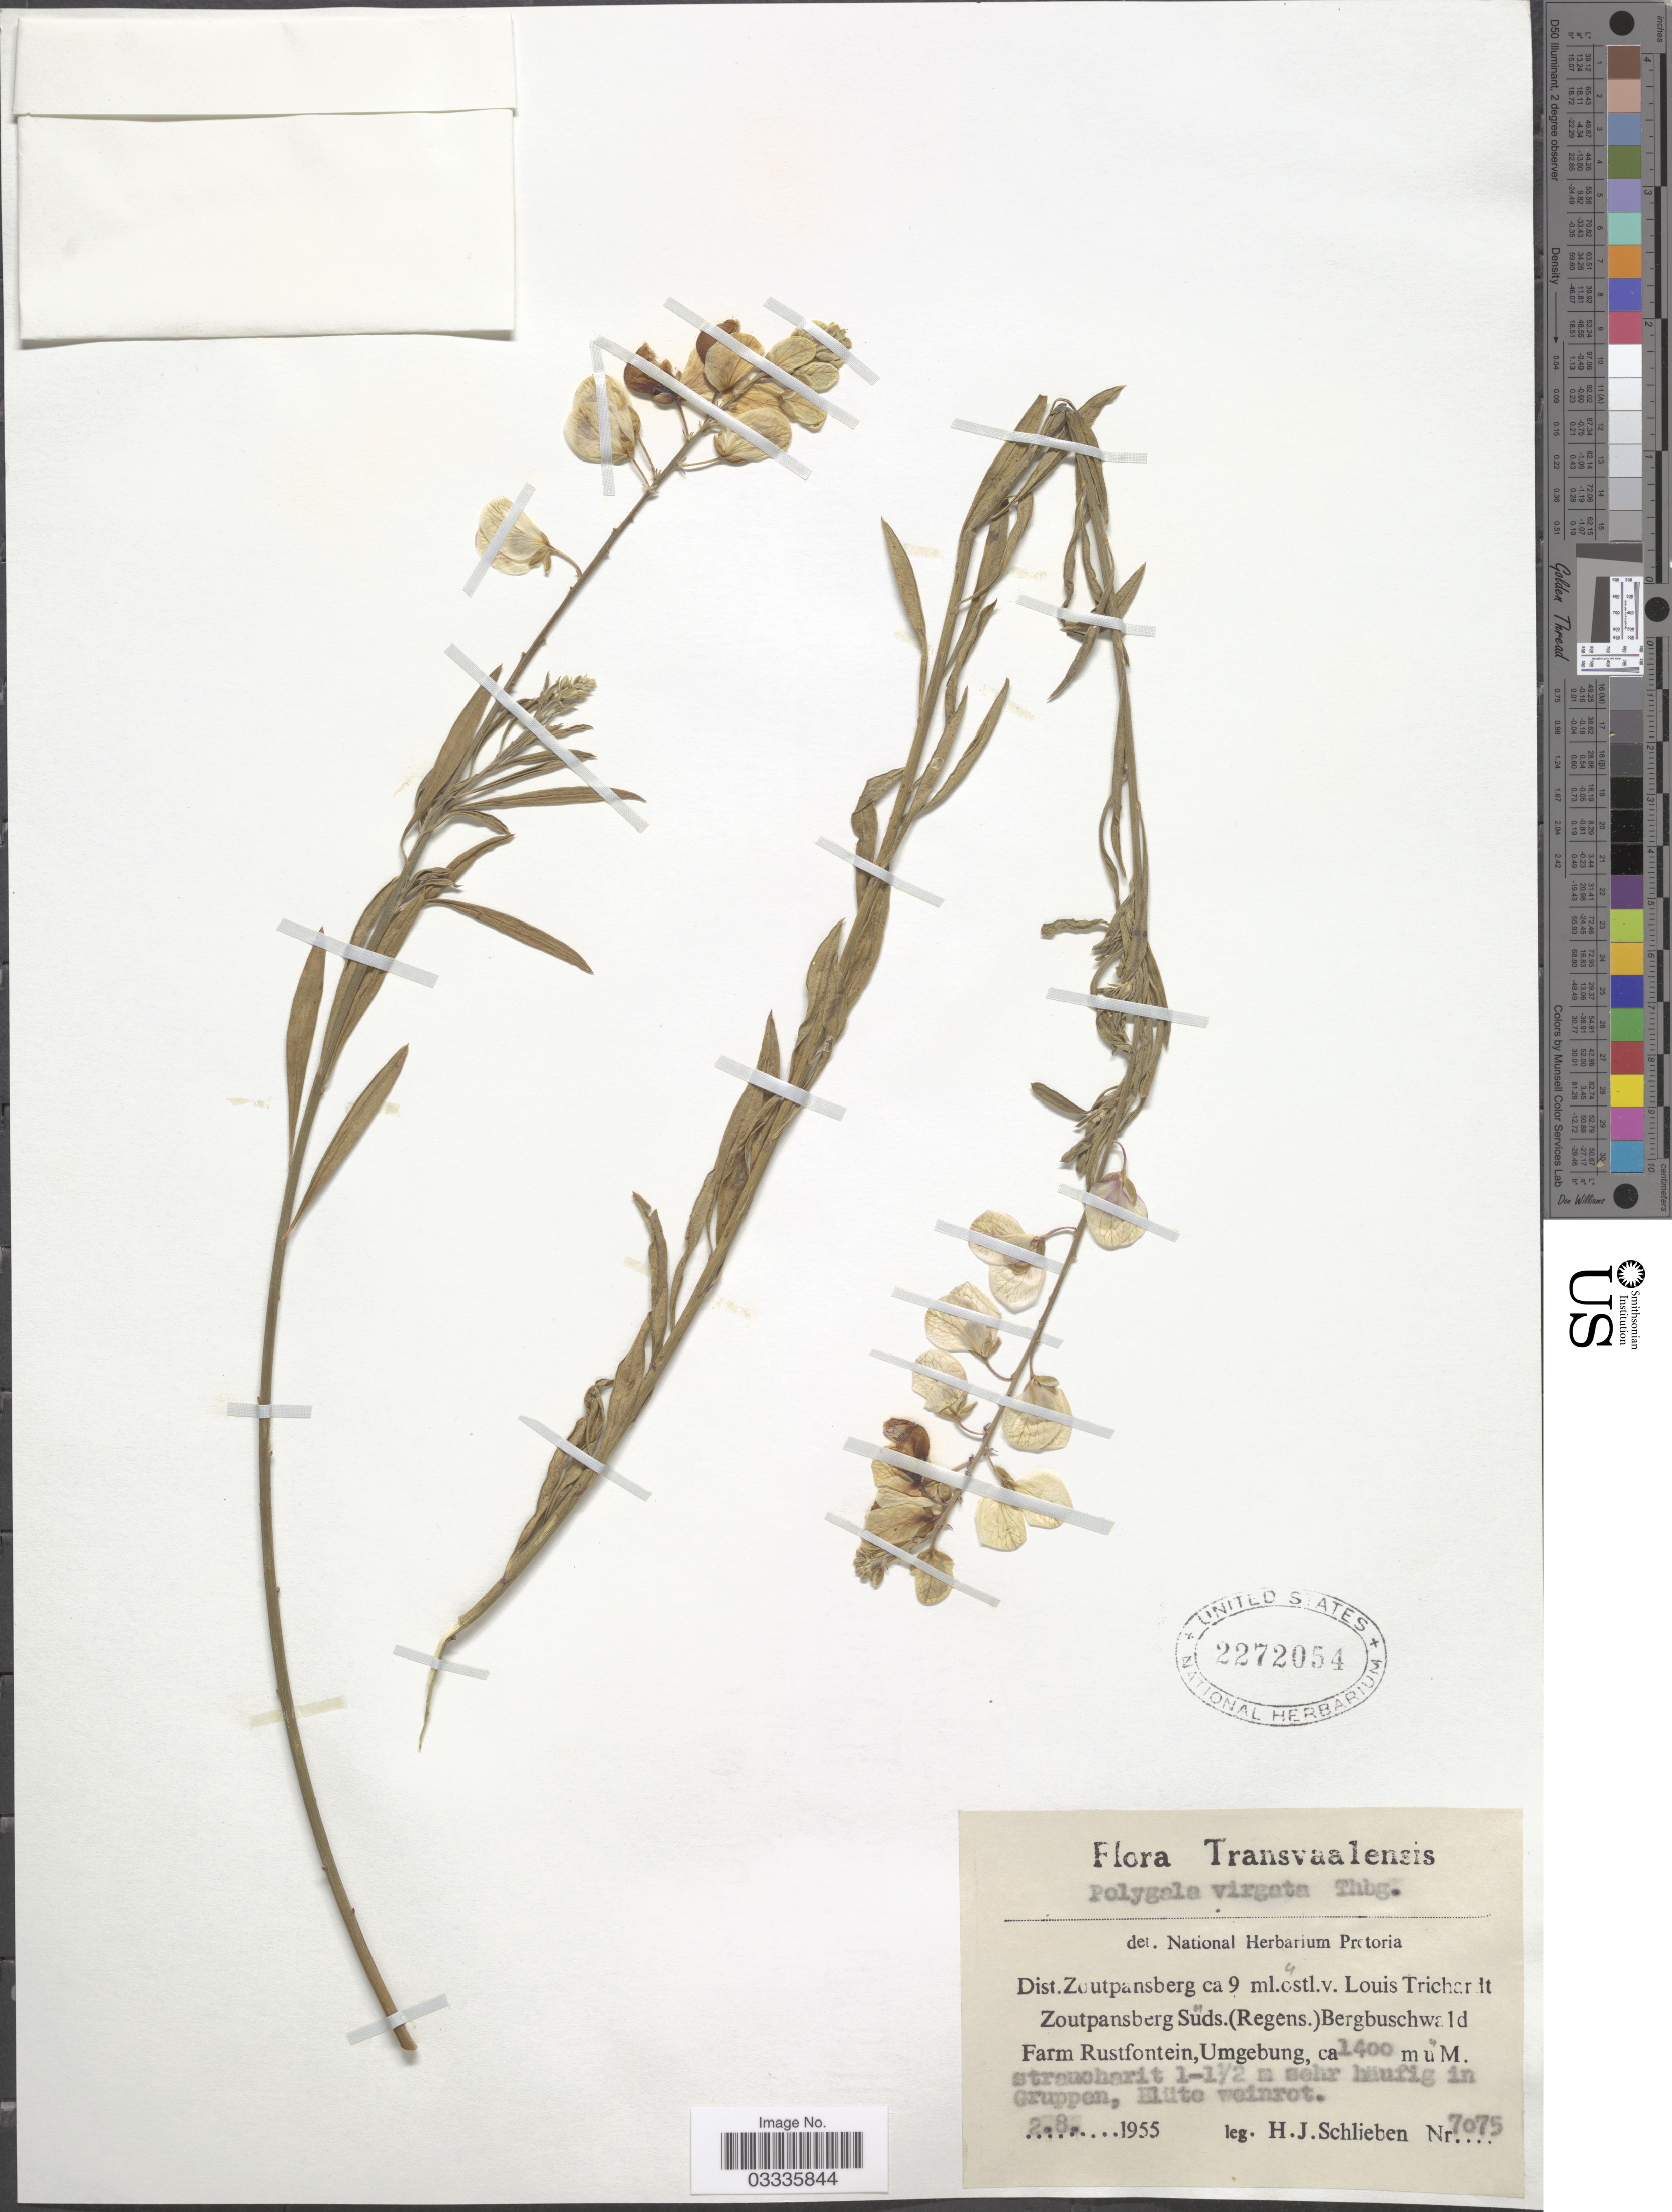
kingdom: Plantae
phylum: Tracheophyta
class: Magnoliopsida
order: Fabales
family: Polygalaceae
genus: Polygala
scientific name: Polygala virgata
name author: Thunb.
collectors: H. J. Schlieben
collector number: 7075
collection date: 1955-08-02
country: South Africa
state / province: Limpopo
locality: Transvaalensis. Dist. Zoutpansberg ca 9 ml.ostl.v. Louis Trichardt. Zoutpasberg Suds. (Regens.) Bergbuschwald. Farm Rustfontein, Umgebung.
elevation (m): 1400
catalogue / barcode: US 2272054